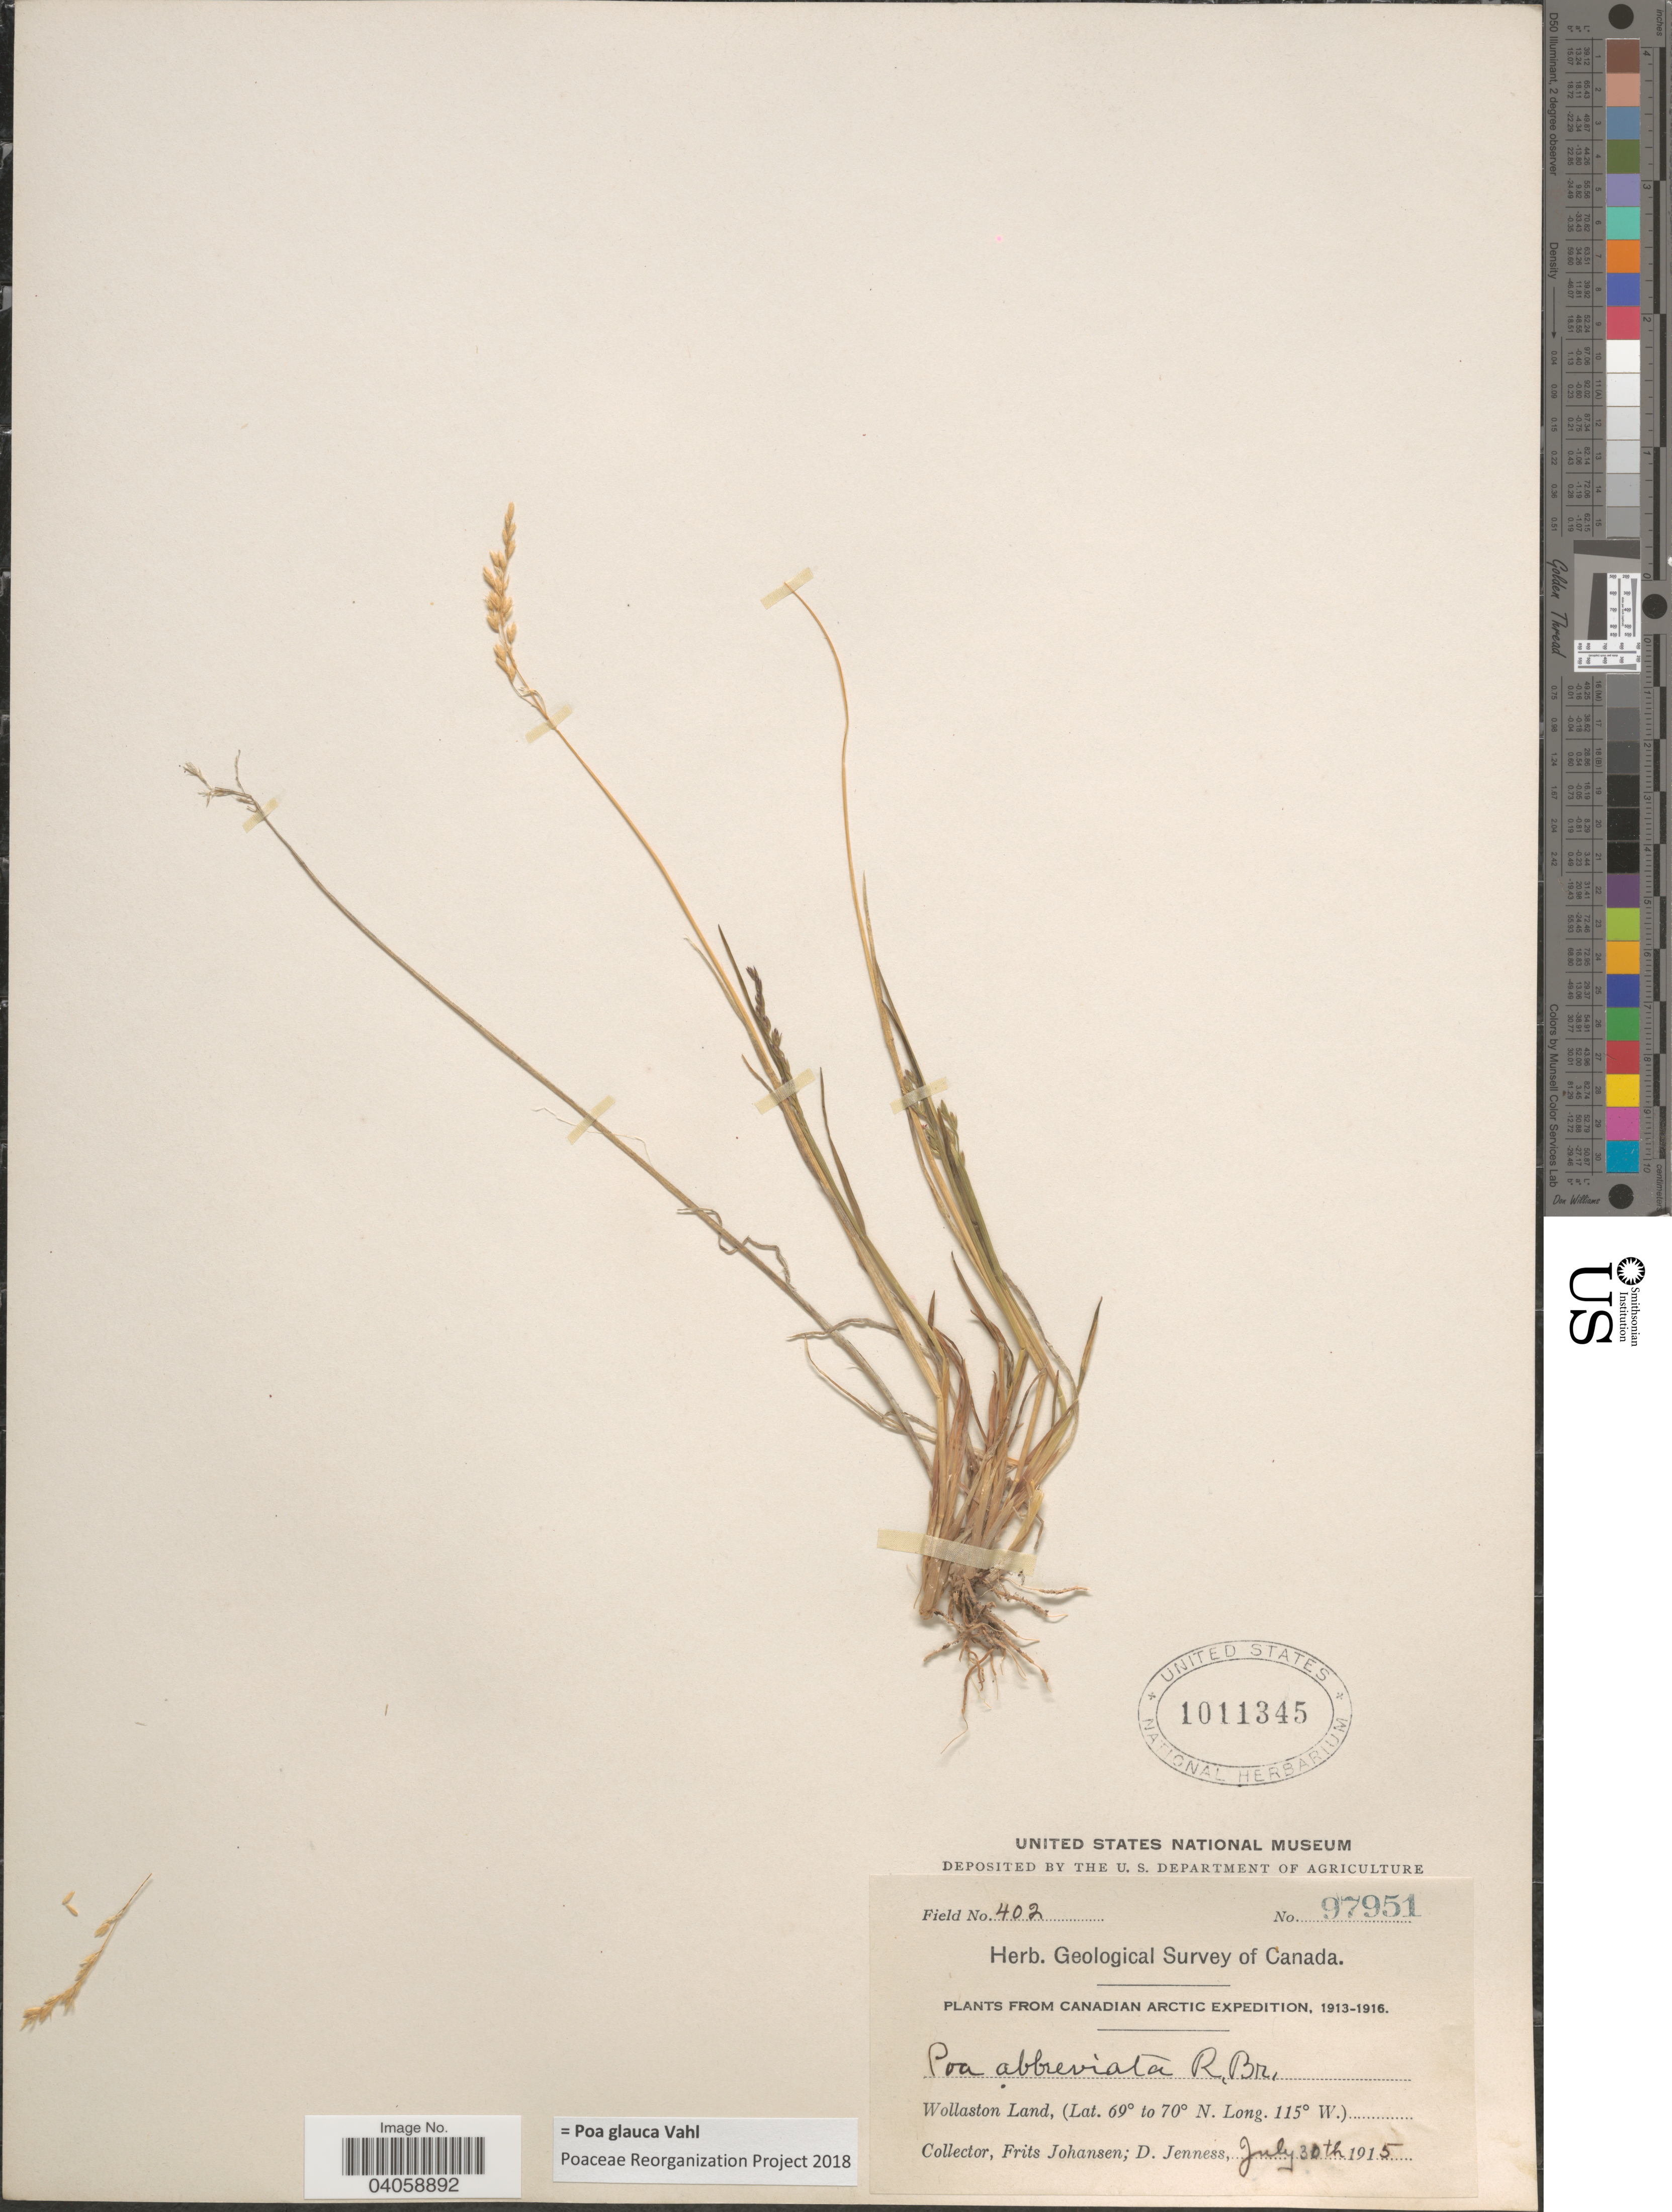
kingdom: Plantae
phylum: Tracheophyta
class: Liliopsida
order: Poales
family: Poaceae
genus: Poa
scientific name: Poa glauca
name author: Vahl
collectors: F. Johansen & D. Jenness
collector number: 97951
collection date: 1915-07-30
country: Canada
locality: Wollaston Land.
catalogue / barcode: US 1011345